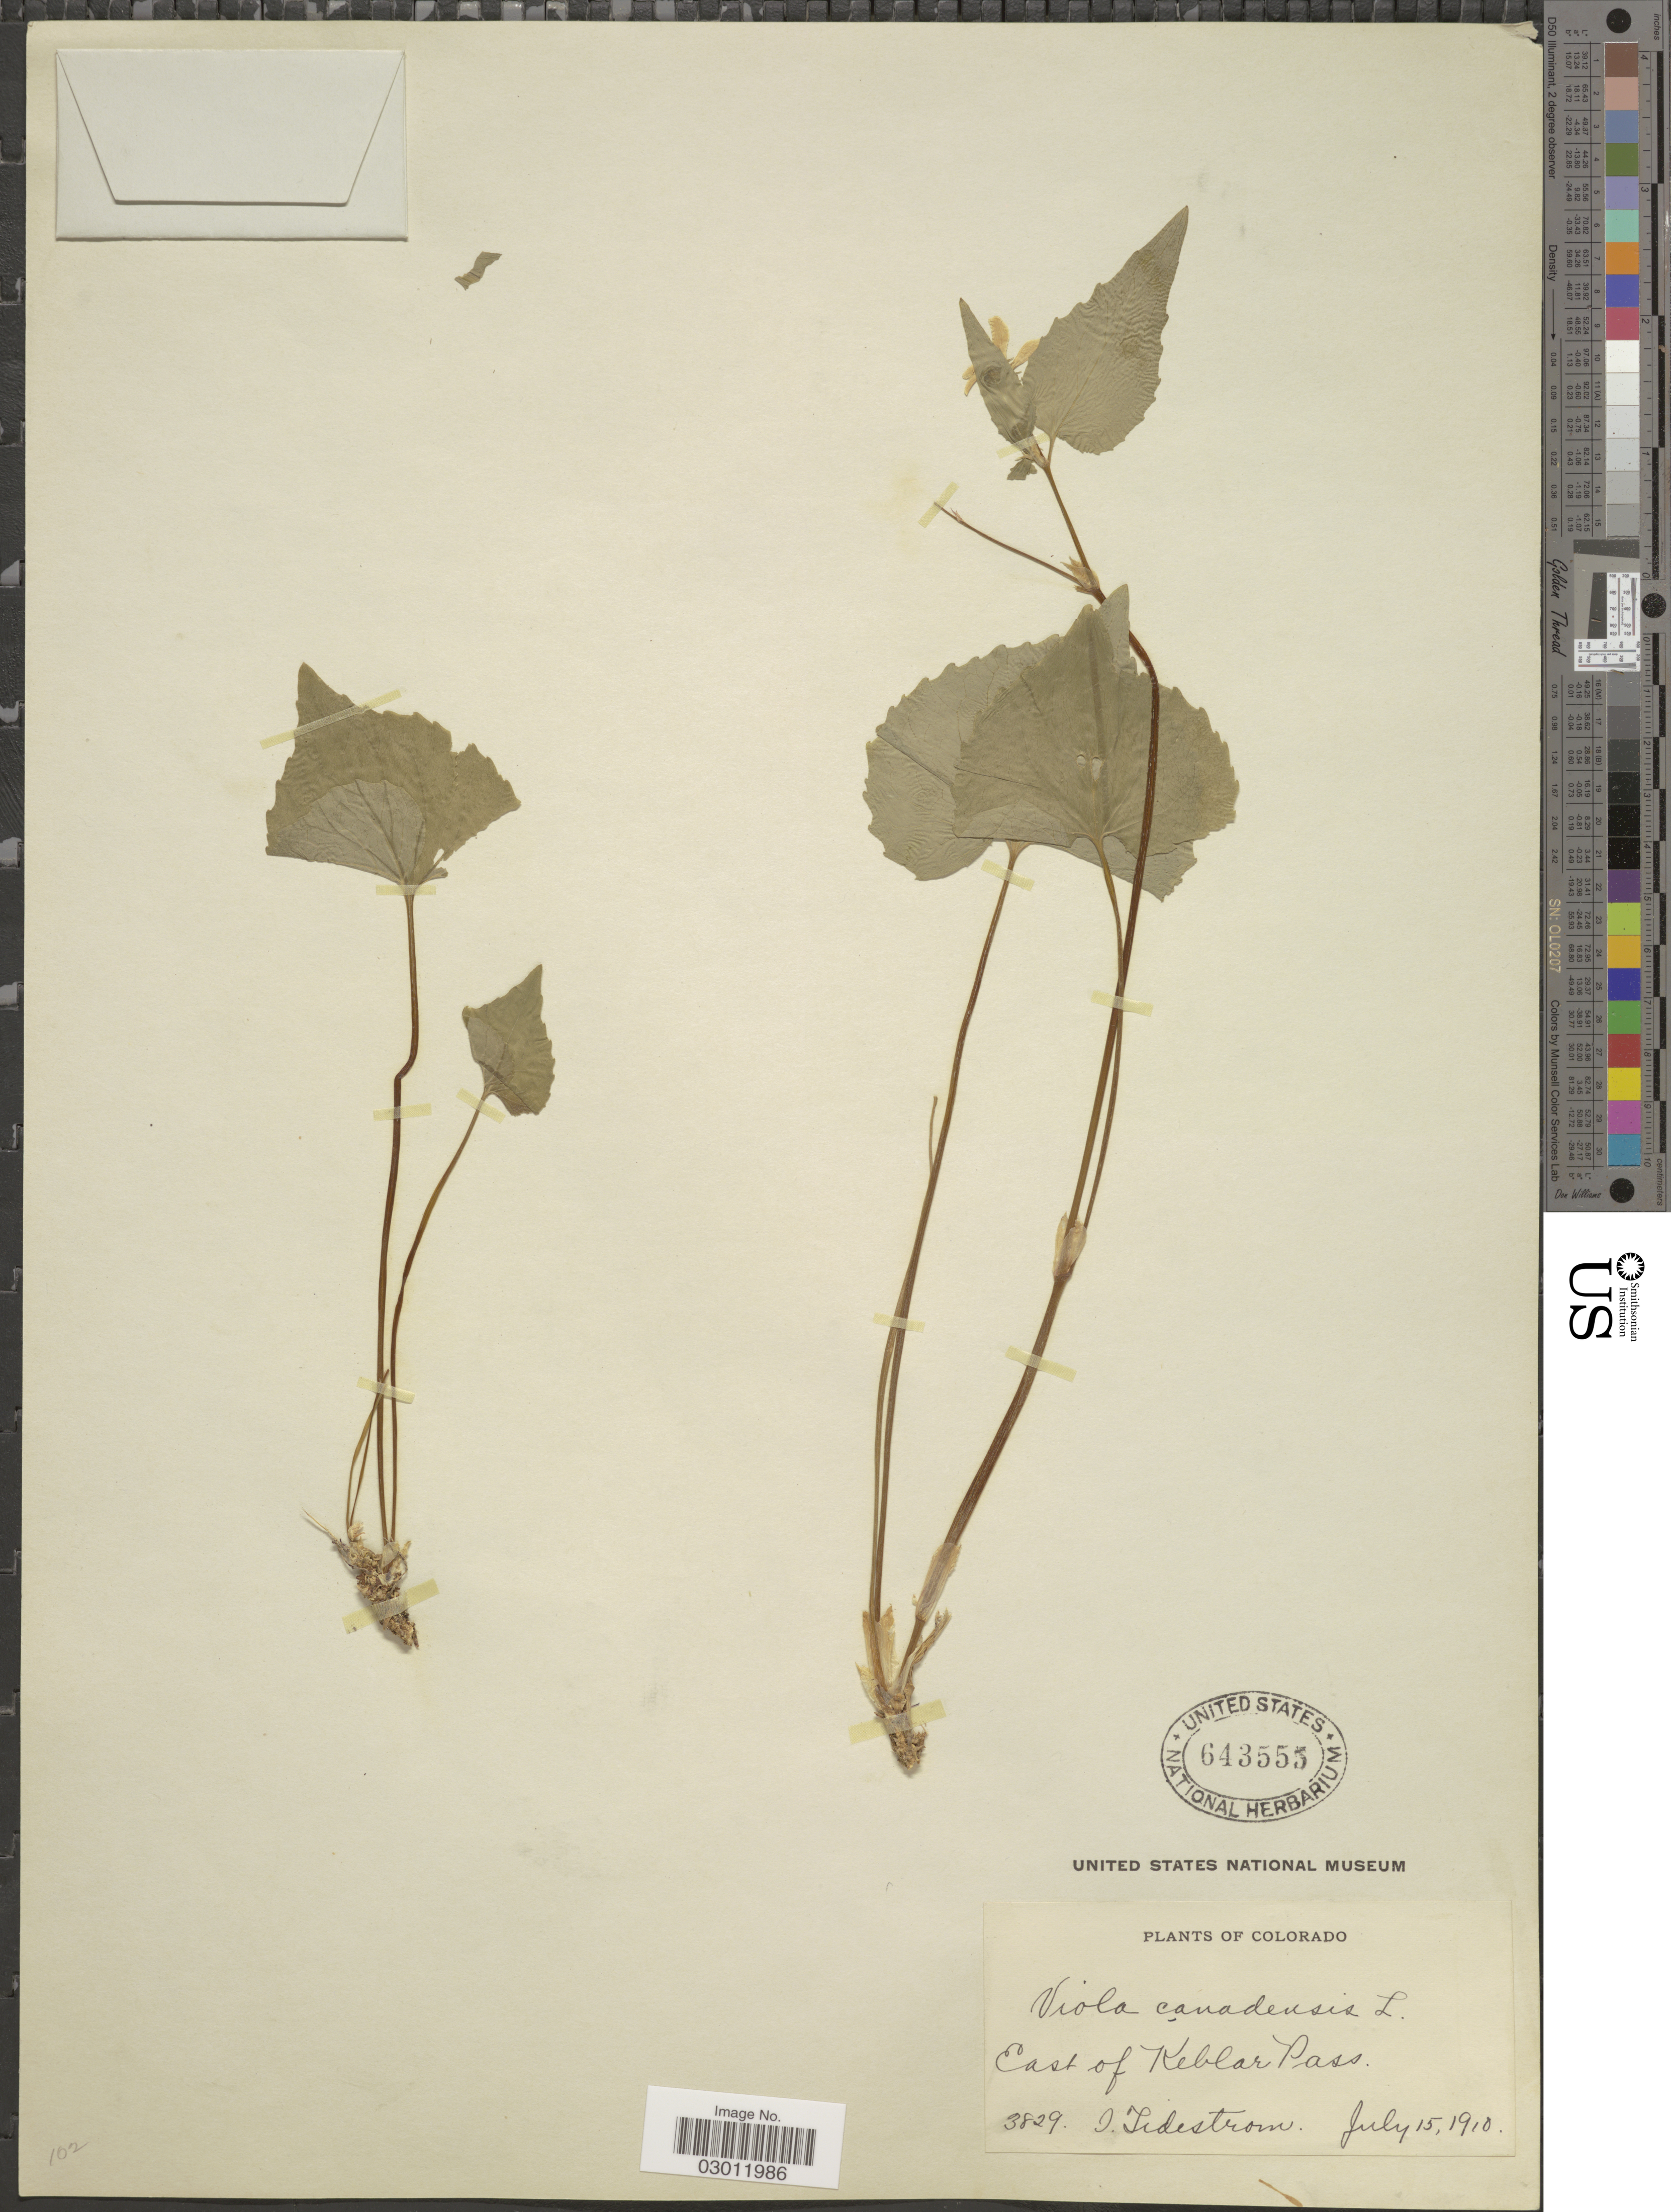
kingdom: Plantae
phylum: Tracheophyta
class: Magnoliopsida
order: Malpighiales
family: Violaceae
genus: Viola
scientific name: Viola canadensis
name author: L.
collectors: I. F. Tidestrom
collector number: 3829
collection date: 1910-07-15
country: United States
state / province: Colorado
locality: East of Keblar Pass.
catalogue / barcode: US 643555